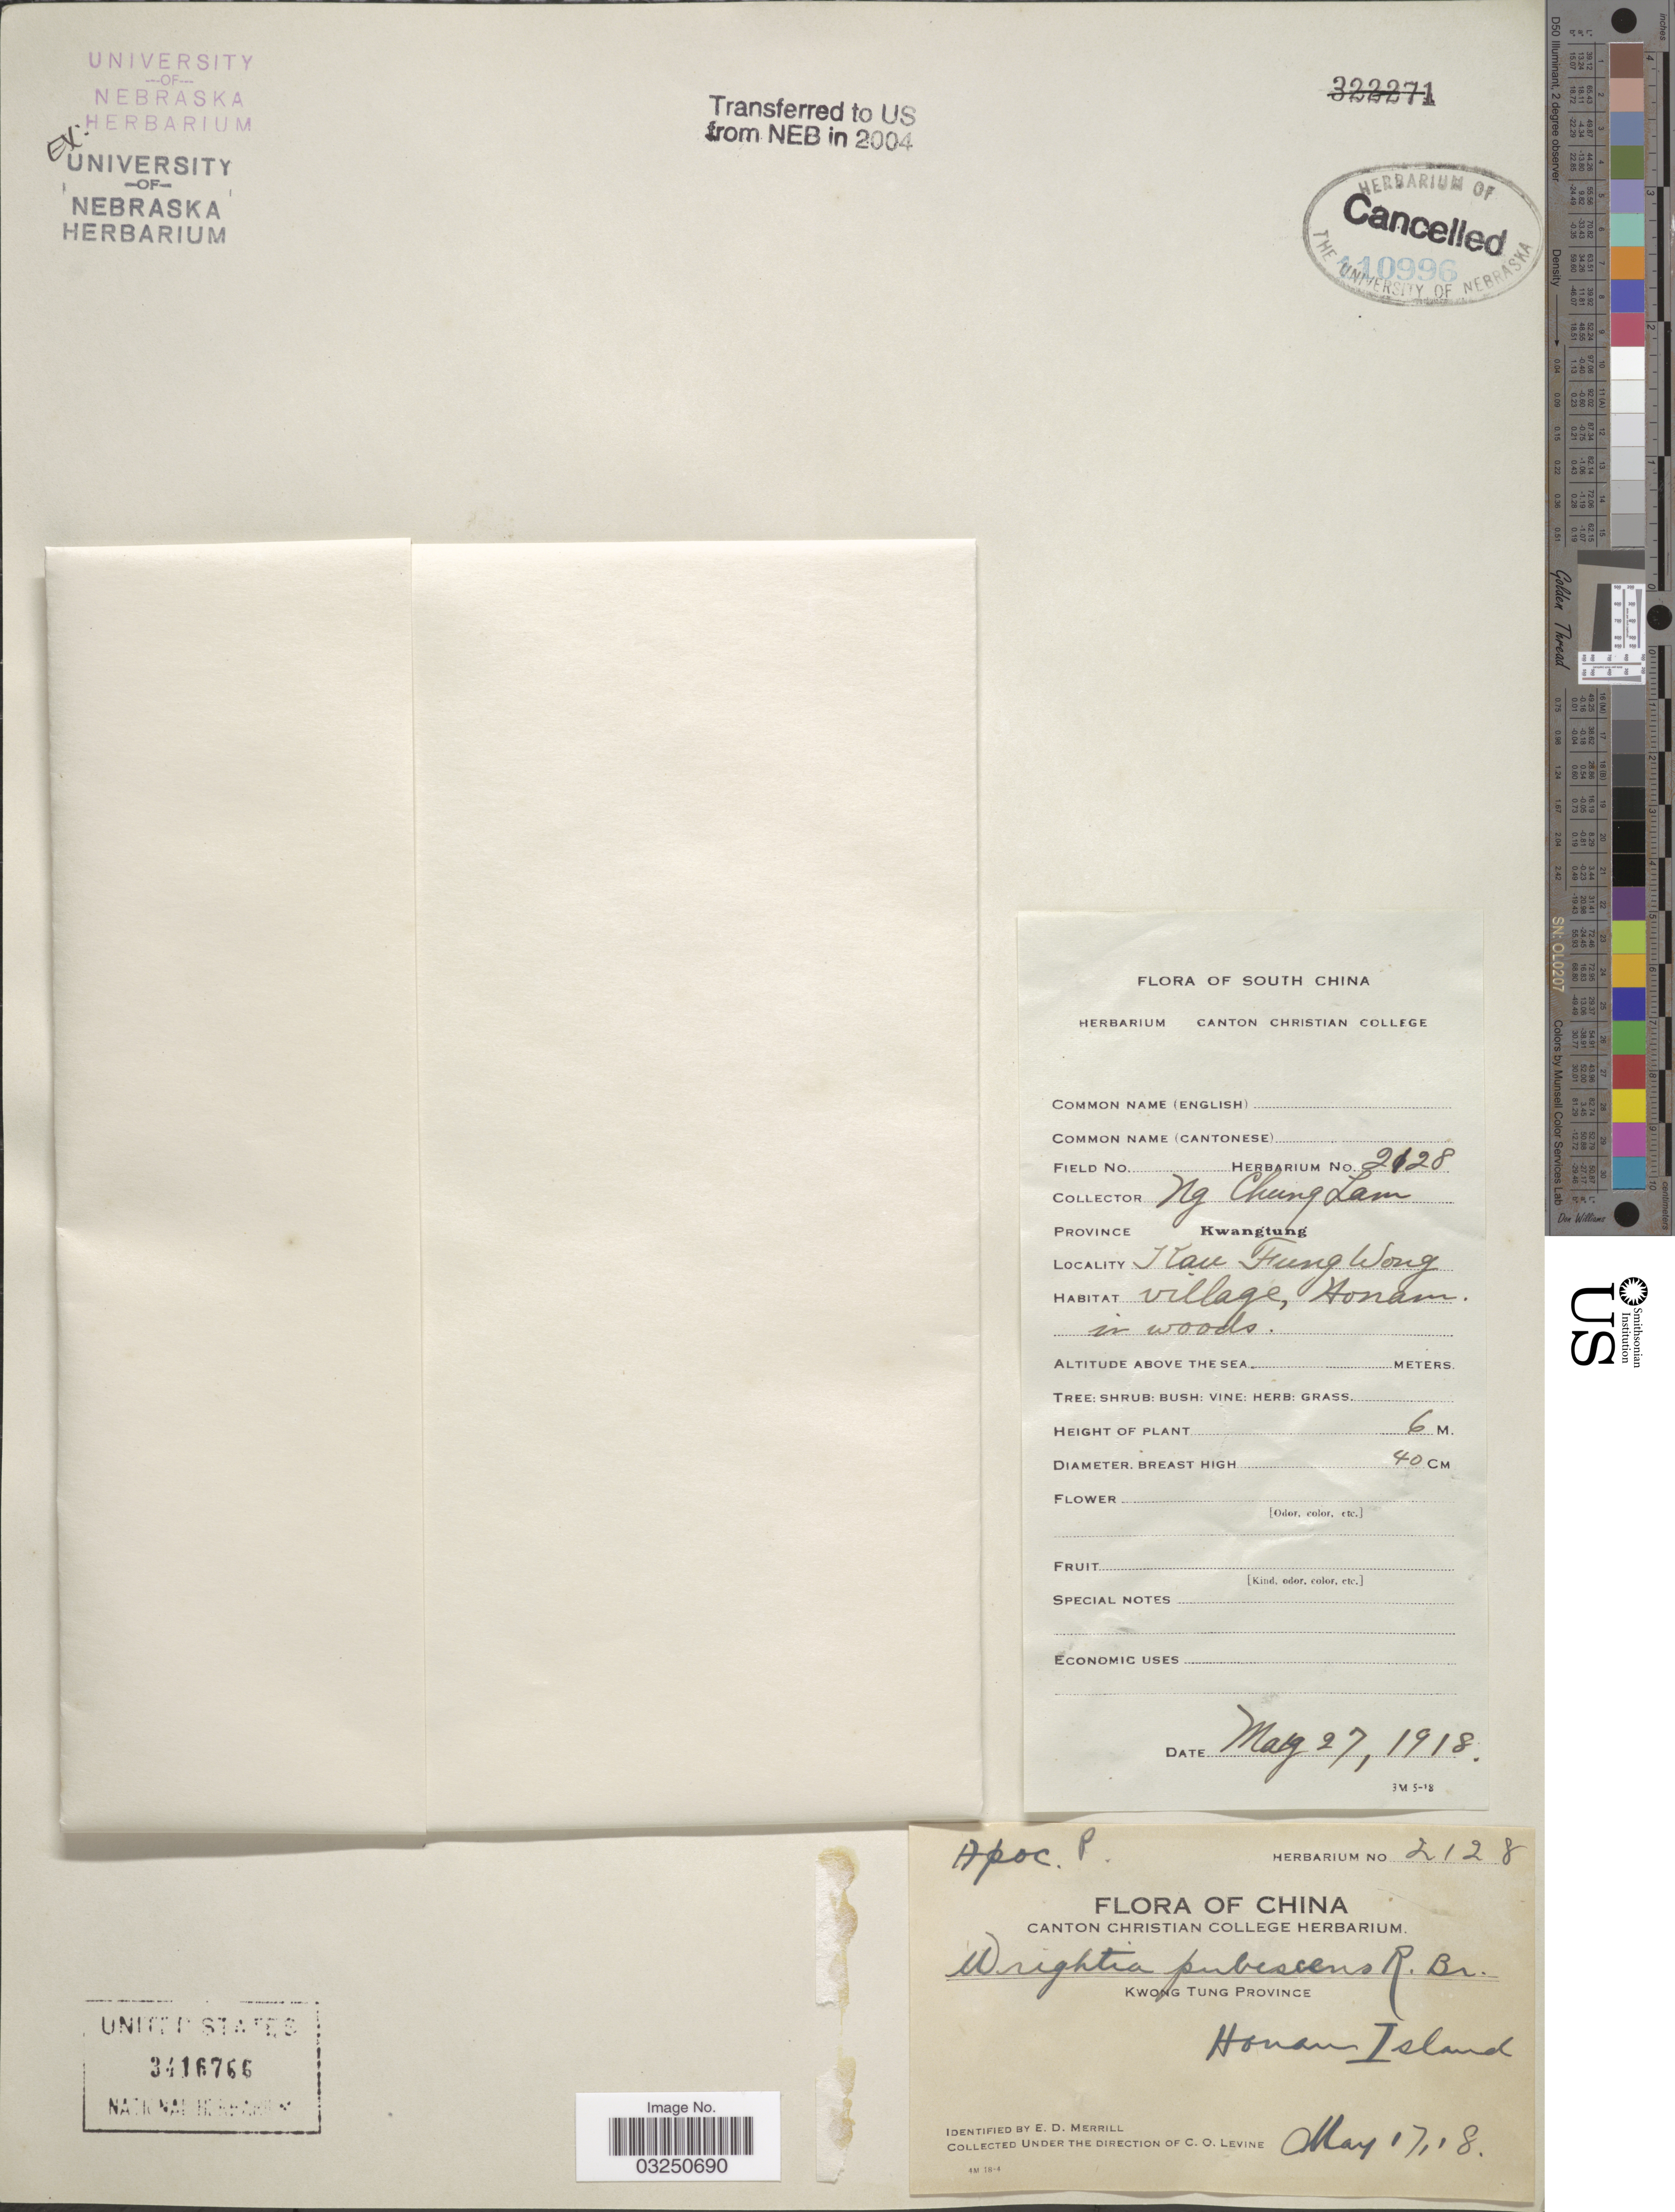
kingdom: Plantae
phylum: Tracheophyta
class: Magnoliopsida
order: Gentianales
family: Apocynaceae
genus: Wrightia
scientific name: Wrightia pubescens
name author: R. Br.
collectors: C. L. Ng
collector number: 2128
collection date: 1918-05-27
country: China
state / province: Guangdong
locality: Kwangtung. Kau [interpreted] Fung Wong village, Honam Island.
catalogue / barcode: US 3416766